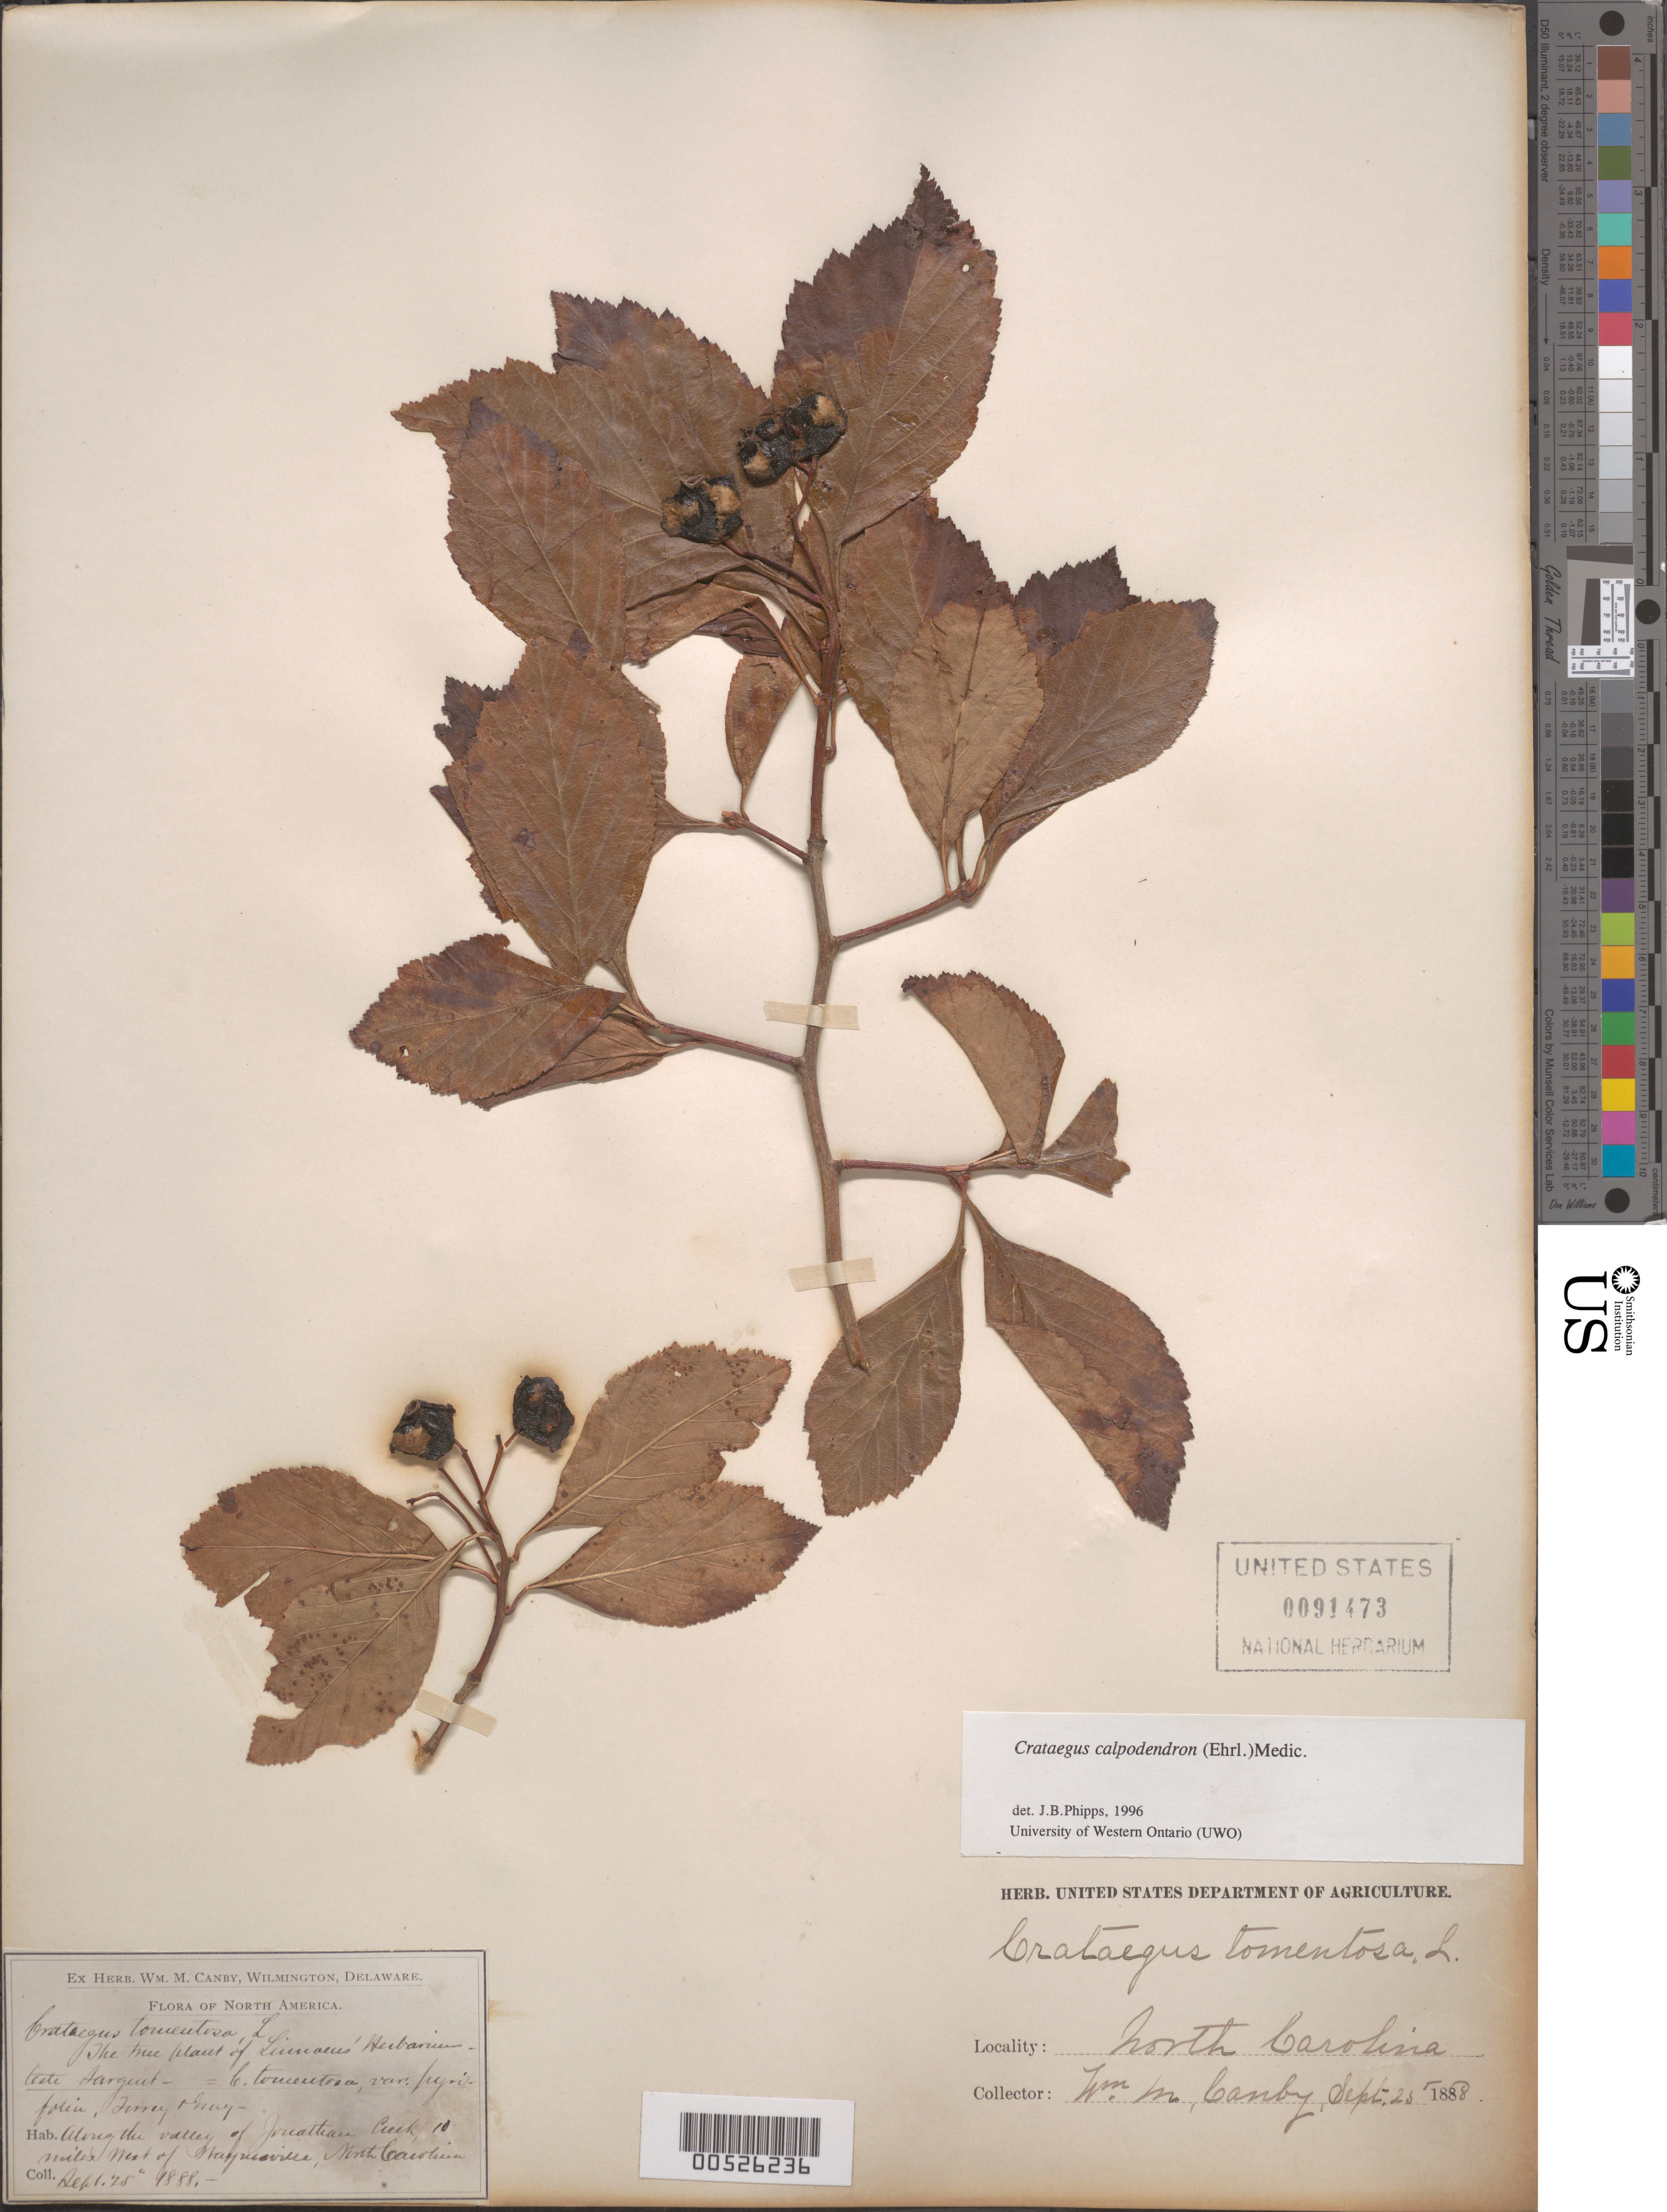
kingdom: Plantae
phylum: Tracheophyta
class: Magnoliopsida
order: Rosales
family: Rosaceae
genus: Crataegus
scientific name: Crataegus calpodendron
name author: (Ehrh.) Medik.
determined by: Phipps, James B., (UWO), University of Western Ontario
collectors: W. M. Canby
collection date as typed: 25 Sep 1888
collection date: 1888-09-25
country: United States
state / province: North Carolina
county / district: Haywood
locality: Along the valley of Jonathon Creek 10 miles W of Waynesville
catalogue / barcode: US 91473